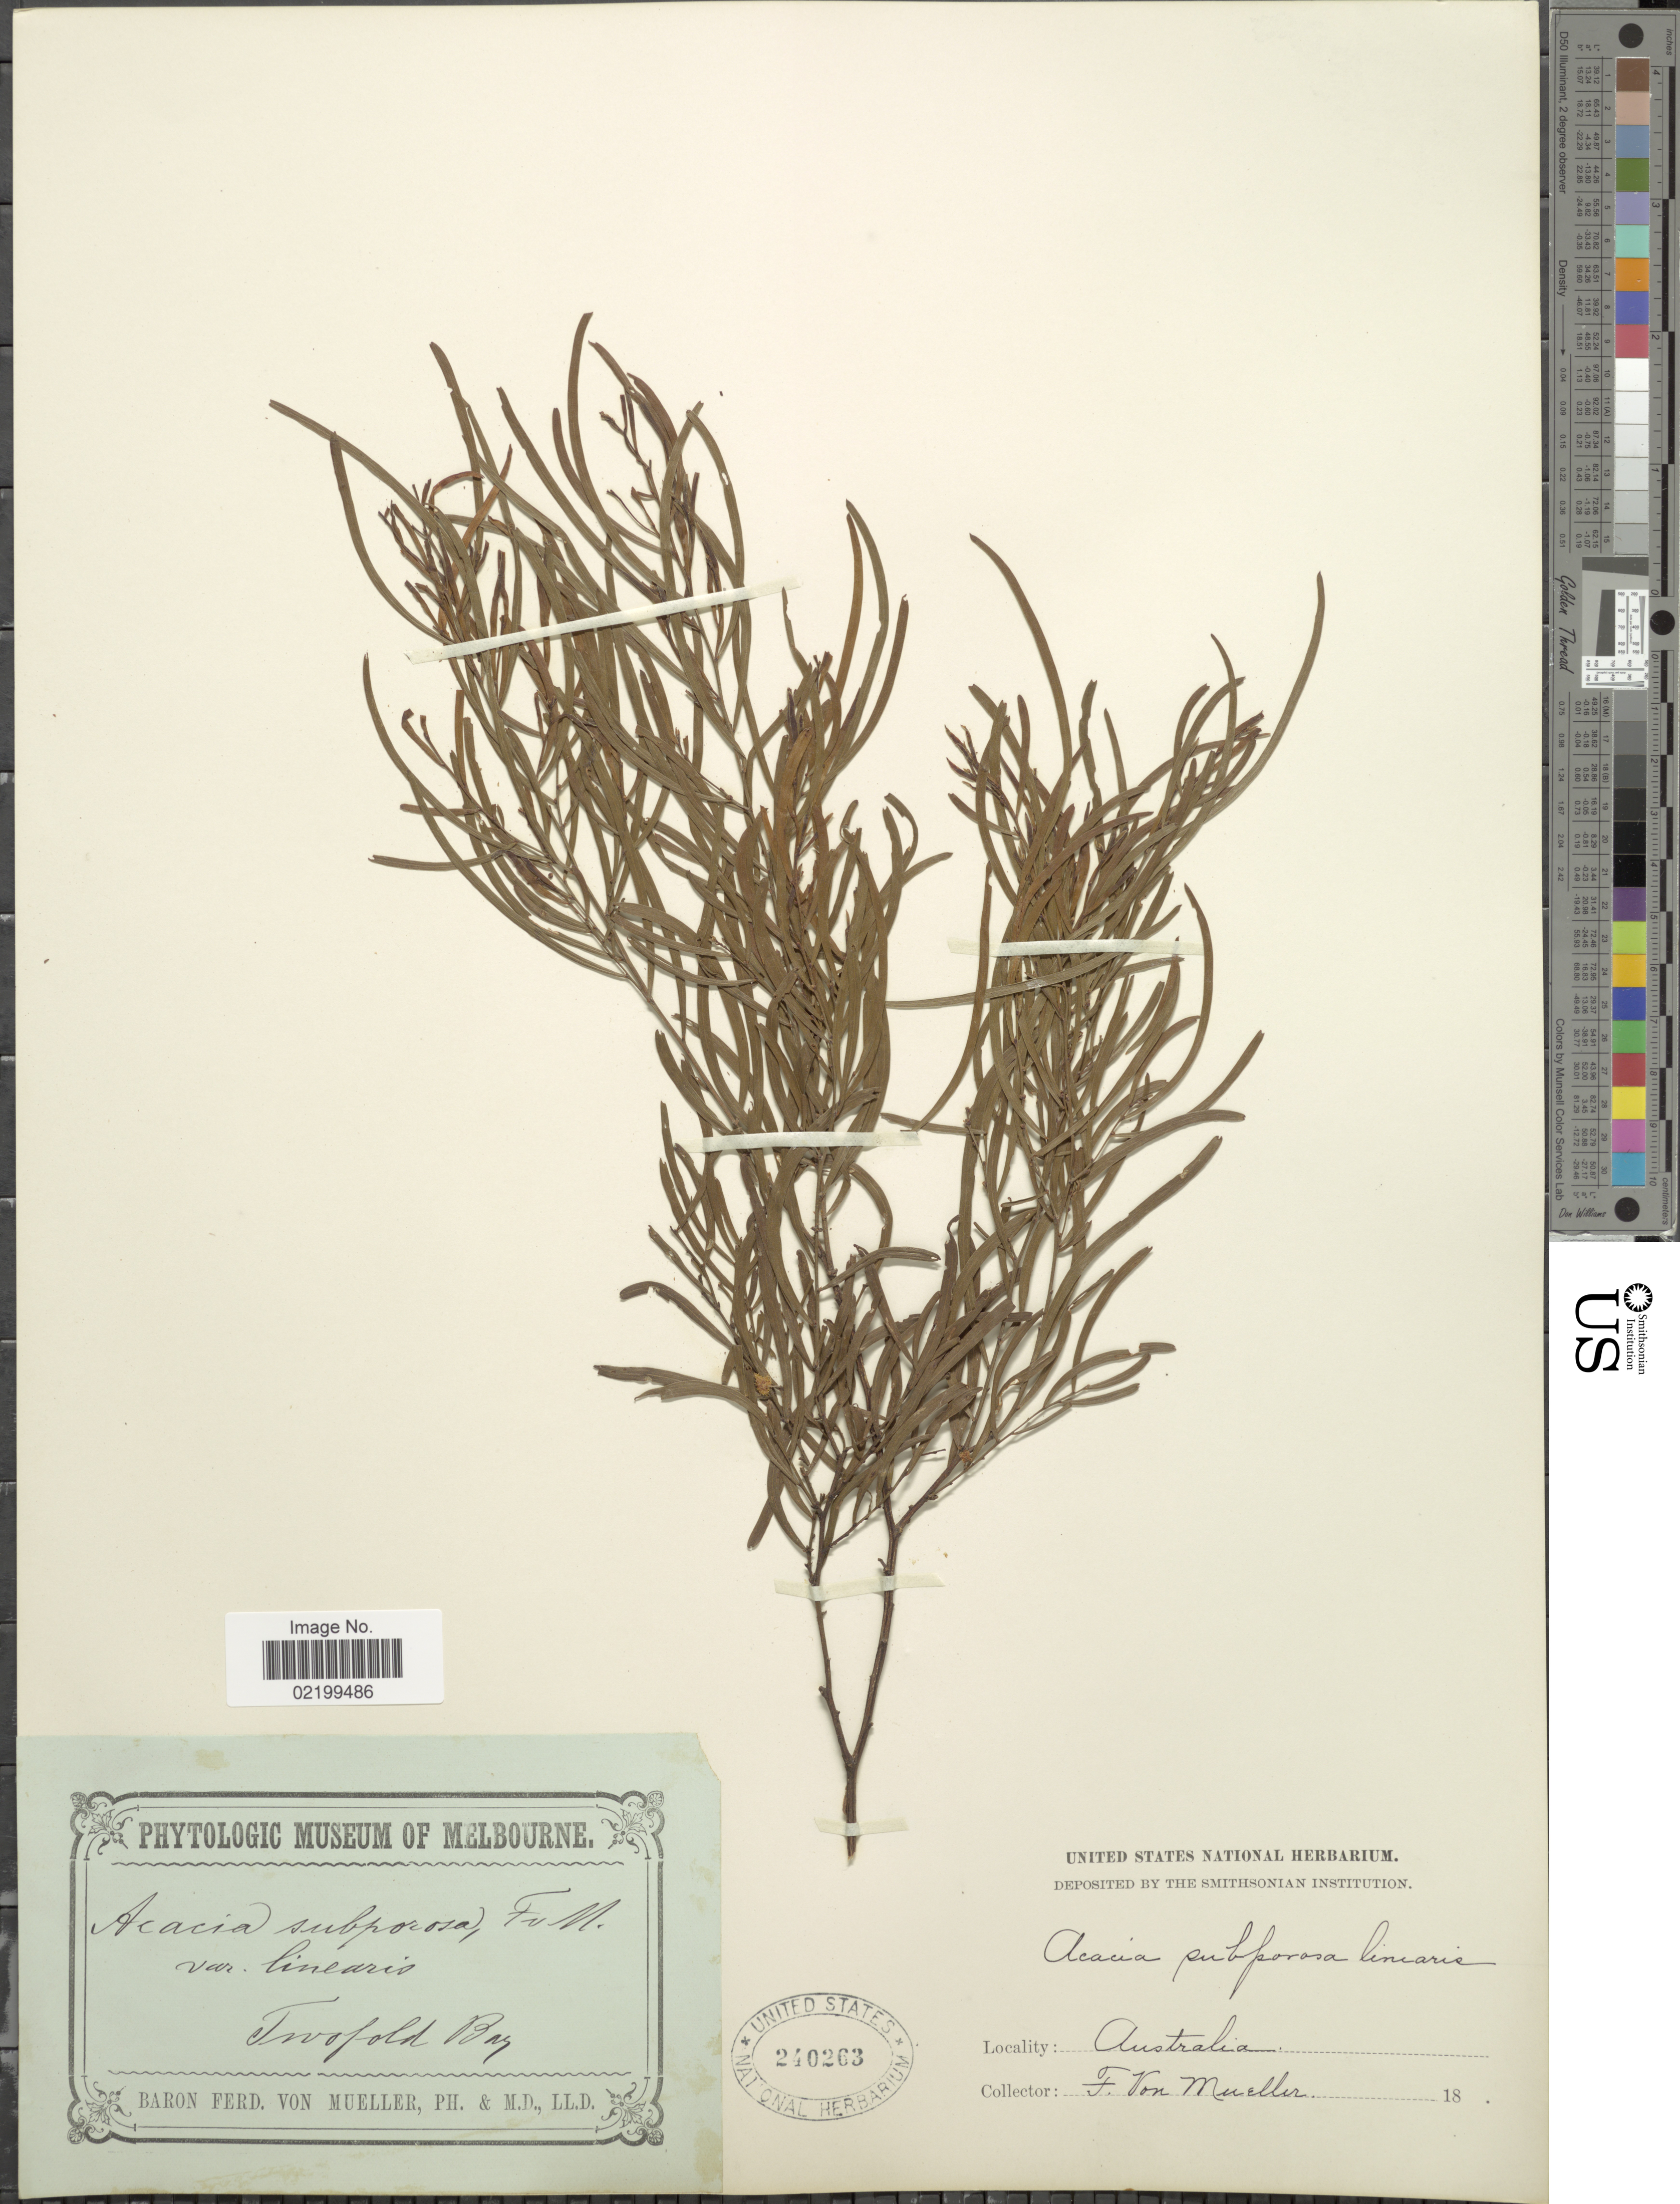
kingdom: Plantae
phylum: Tracheophyta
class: Magnoliopsida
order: Fabales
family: Fabaceae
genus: Acacia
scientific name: Acacia subporosa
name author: F. Muell.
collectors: F. von Mueller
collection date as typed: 18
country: Australia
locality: Twofold Bay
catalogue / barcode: US 240263